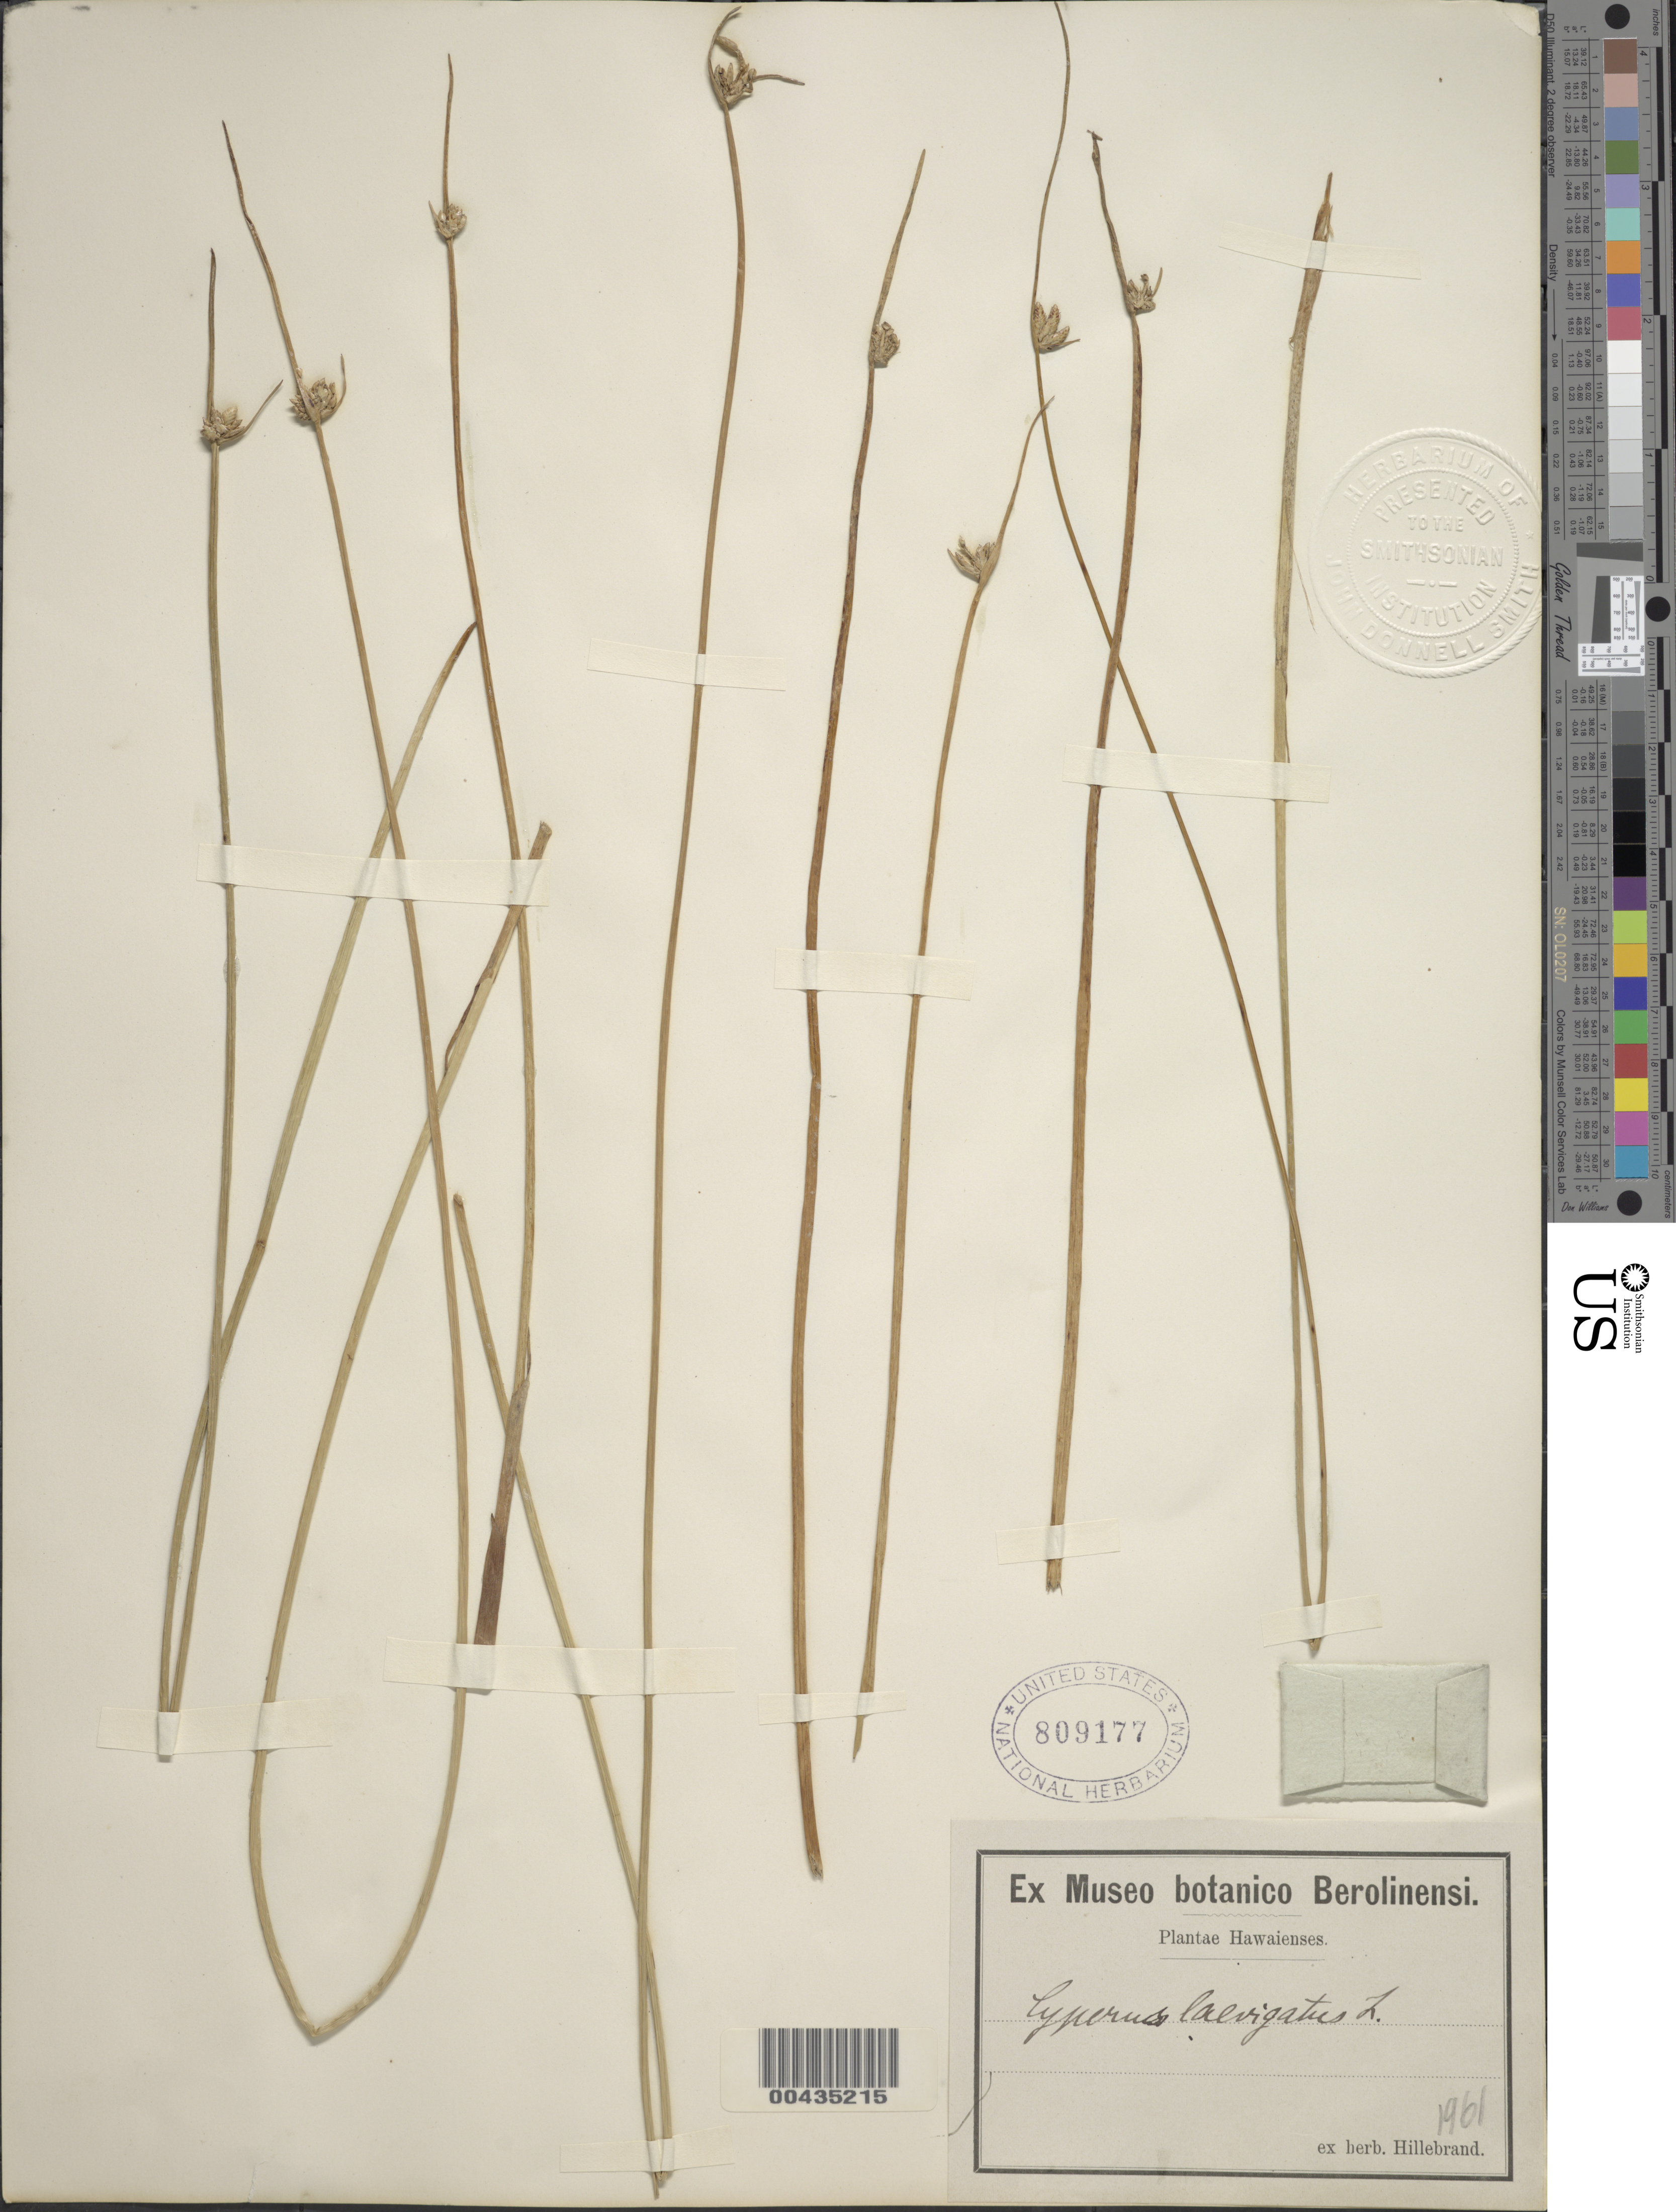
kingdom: Plantae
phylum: Tracheophyta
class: Liliopsida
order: Poales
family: Cyperaceae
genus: Cyperus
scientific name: Cyperus laevigatus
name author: L.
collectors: W. Hillebrand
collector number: (illegible)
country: United States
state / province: Hawaii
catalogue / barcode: US 809177